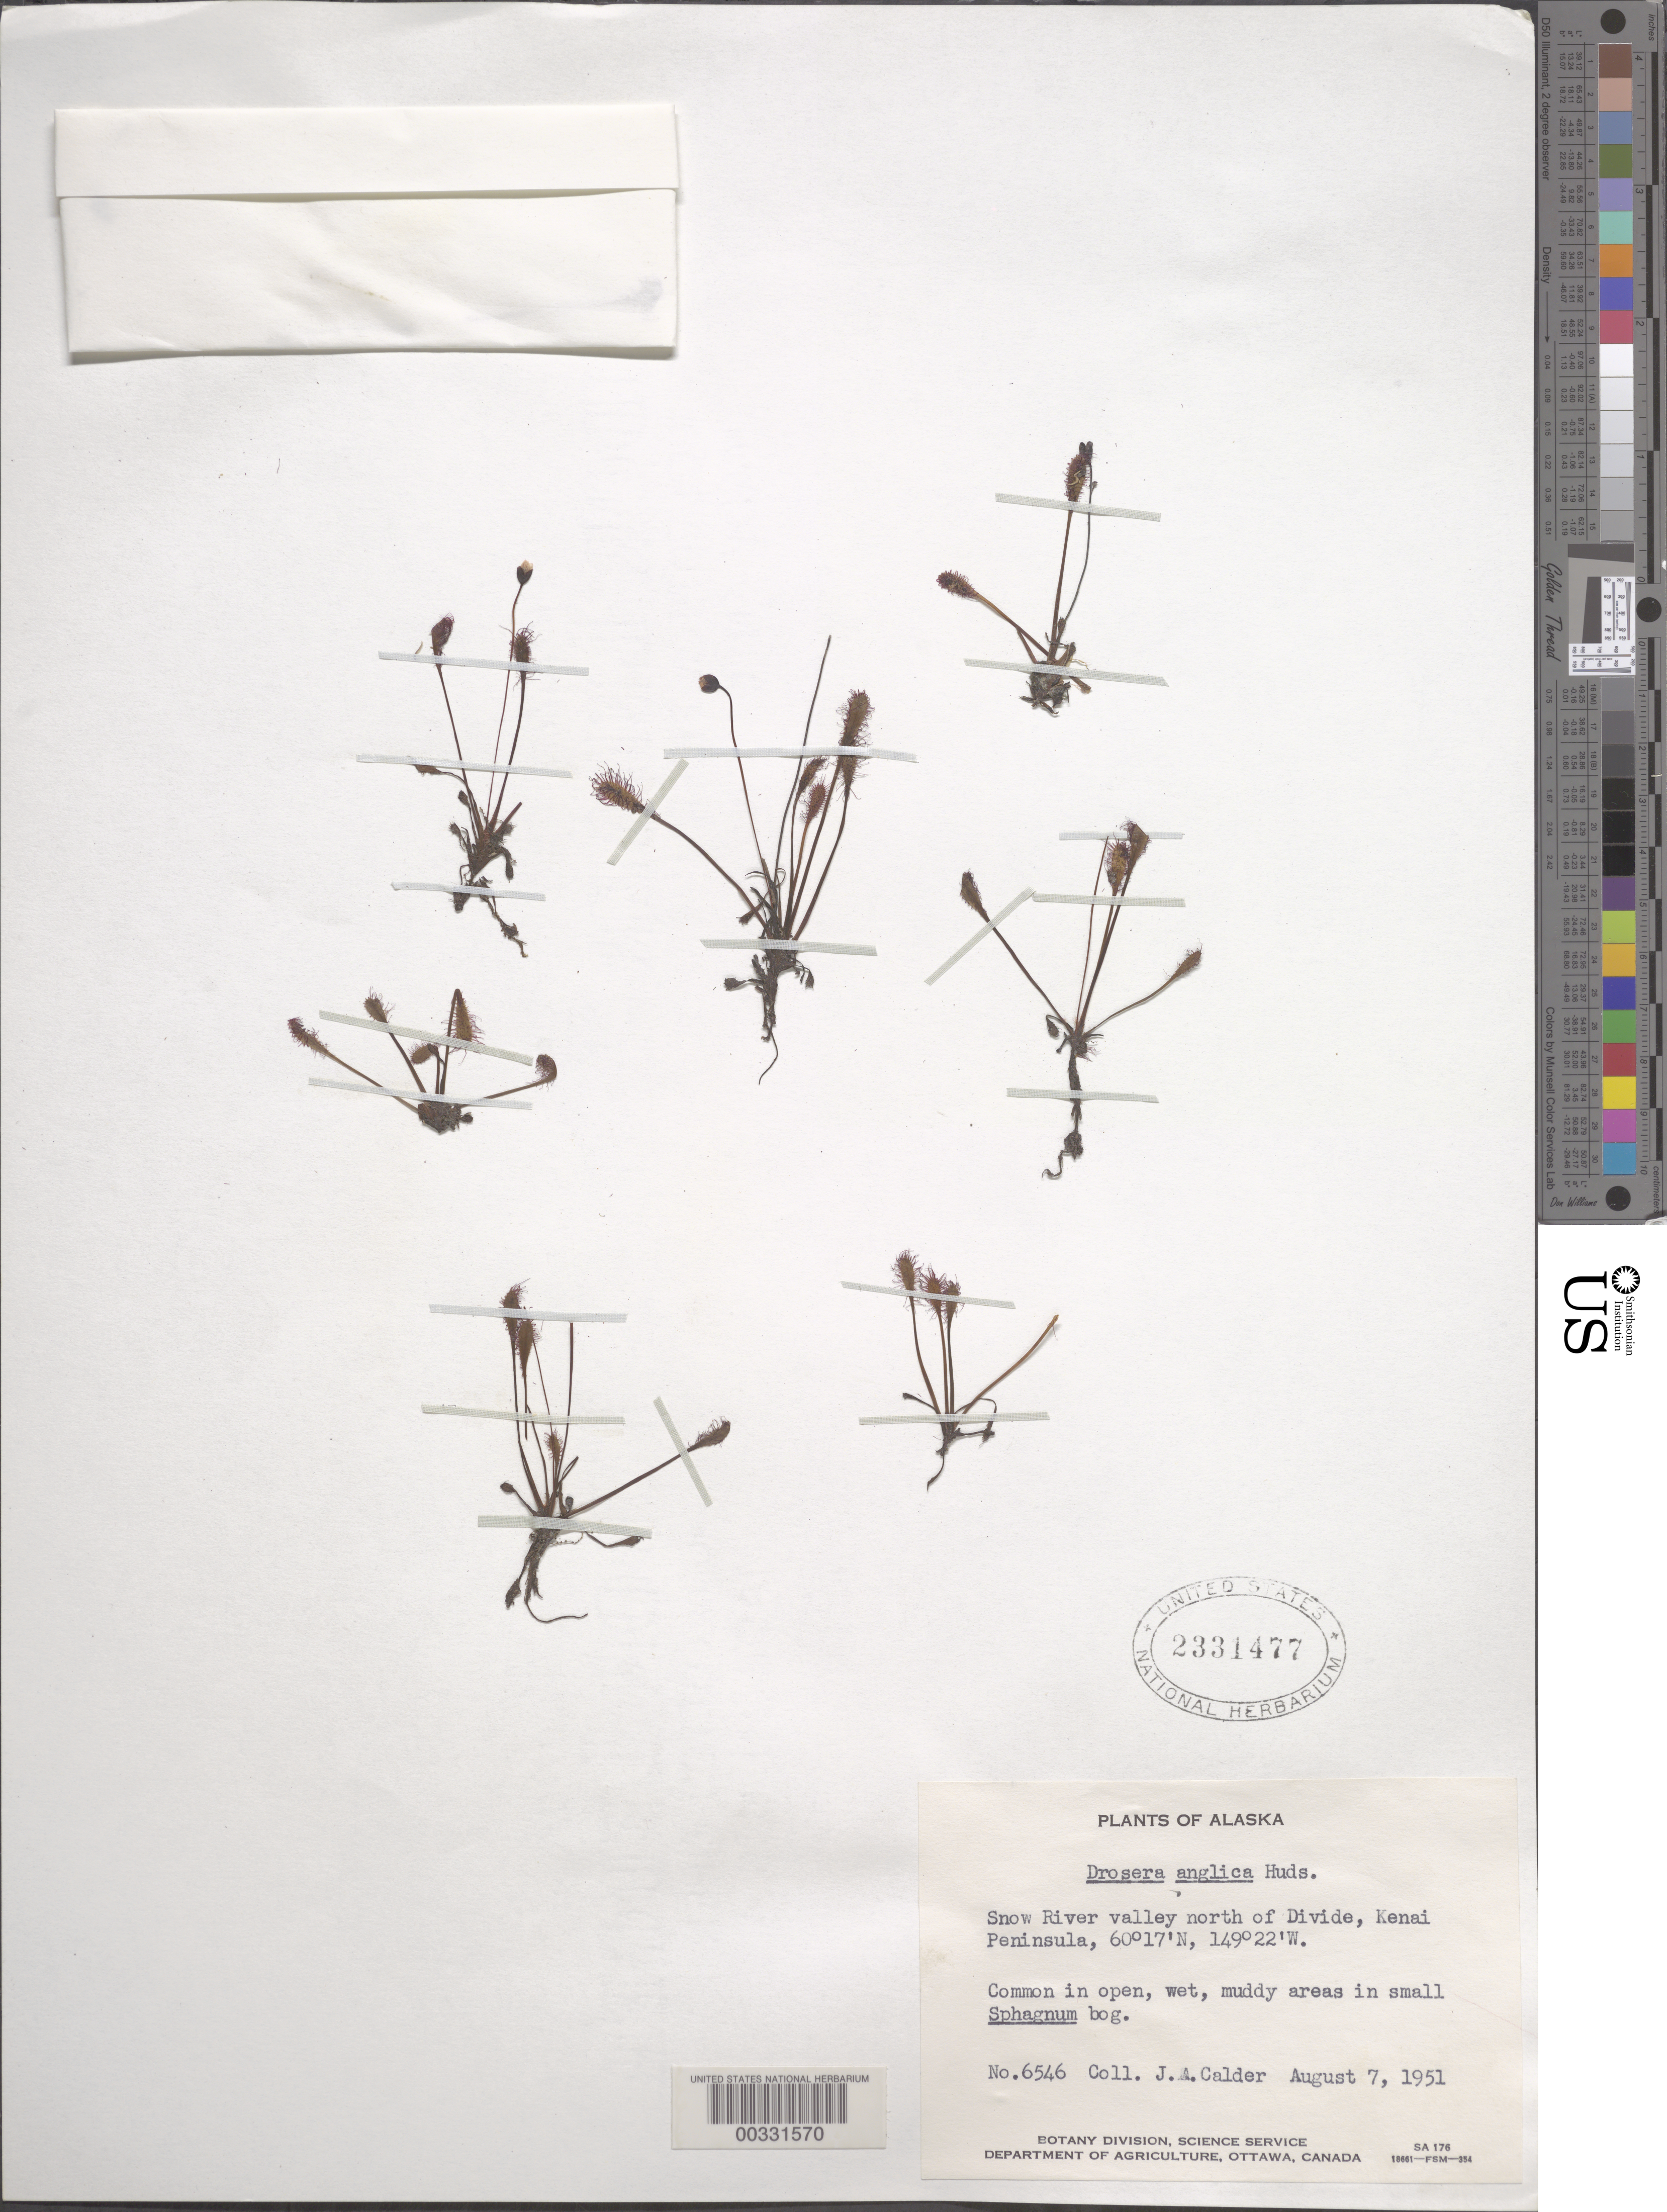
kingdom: Plantae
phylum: Tracheophyta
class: Magnoliopsida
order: Caryophyllales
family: Droseraceae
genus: Drosera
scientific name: Drosera anglica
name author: Huds.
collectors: J. A. Calder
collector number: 6546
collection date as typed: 07 Aug 1951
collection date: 1951-08-07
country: United States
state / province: Alaska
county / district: Kenai Peninsula Borough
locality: Kenai peninsula, snow river valley north of divide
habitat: Open, wet muddy areas in small sphagnum bog.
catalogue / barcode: US 2331477